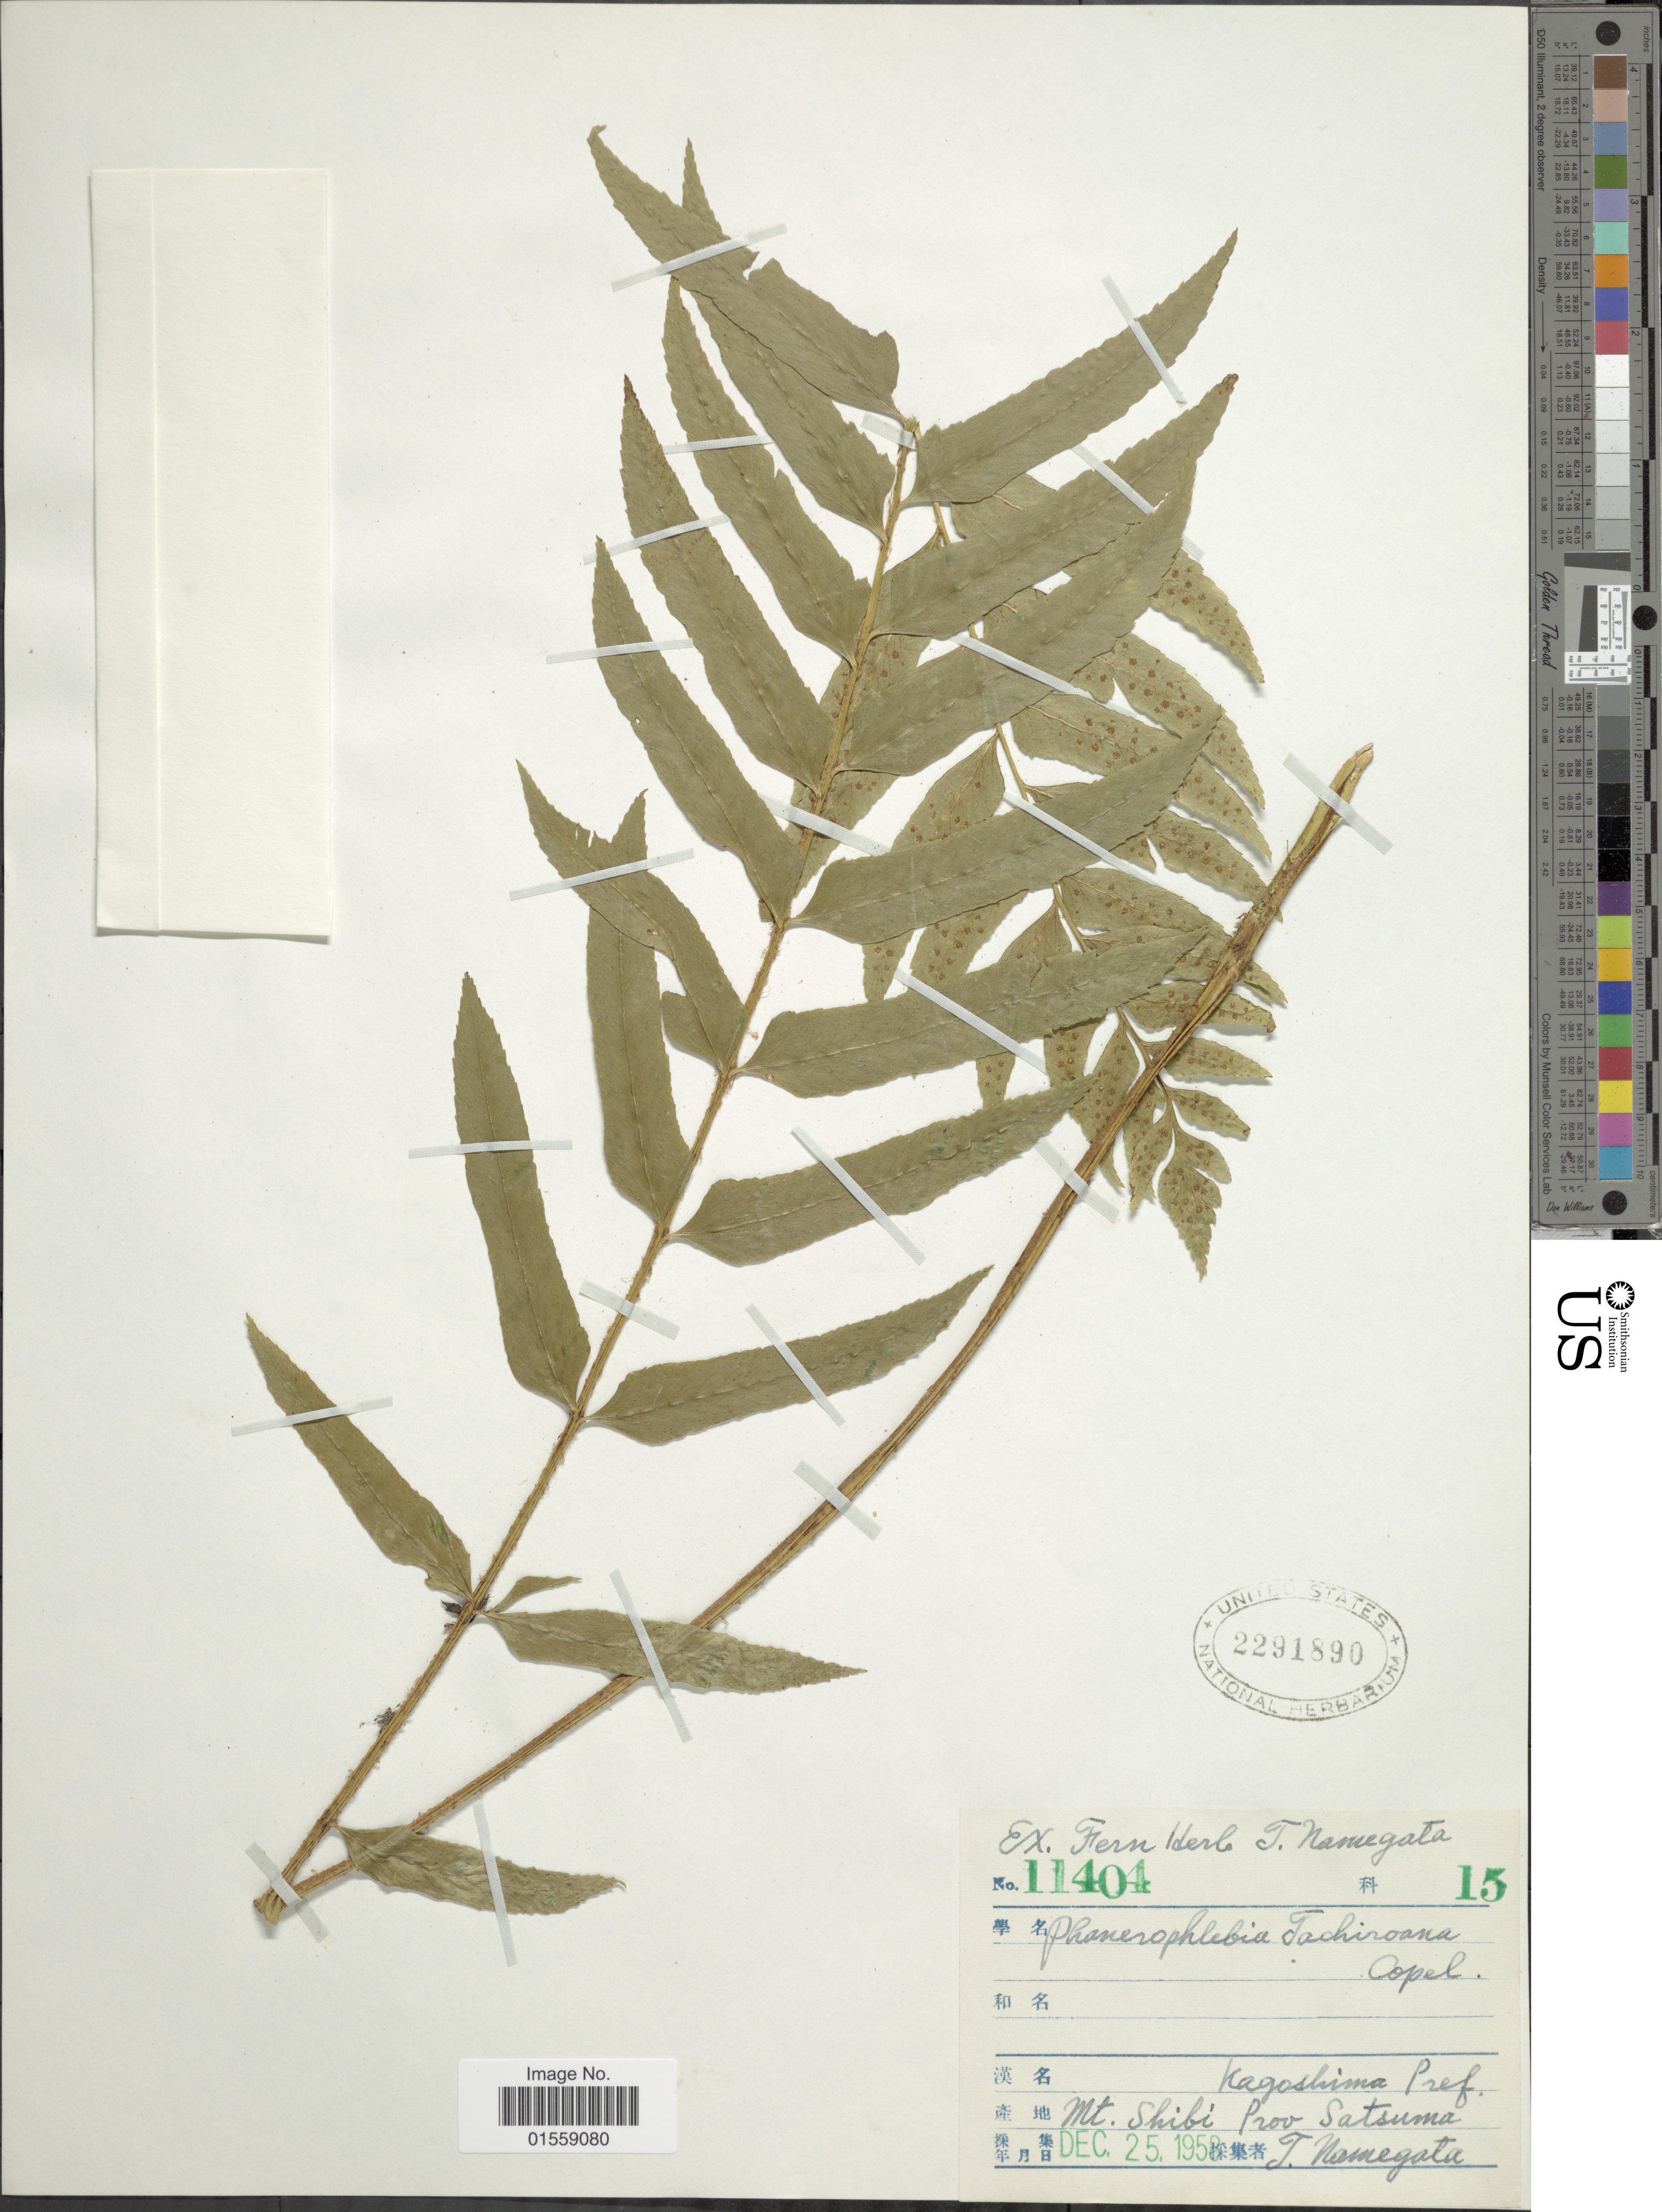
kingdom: Plantae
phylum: Tracheophyta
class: Polypodiopsida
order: Polypodiales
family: Dryopteridaceae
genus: Polystichum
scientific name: Polystichum hookerianum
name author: (C. Presl) C. Chr.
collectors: T. Namegata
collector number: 1404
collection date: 1958-12-25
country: Japan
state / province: Kagosima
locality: Mt. Shibi, Prov. Satsuma.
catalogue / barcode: US 2291890